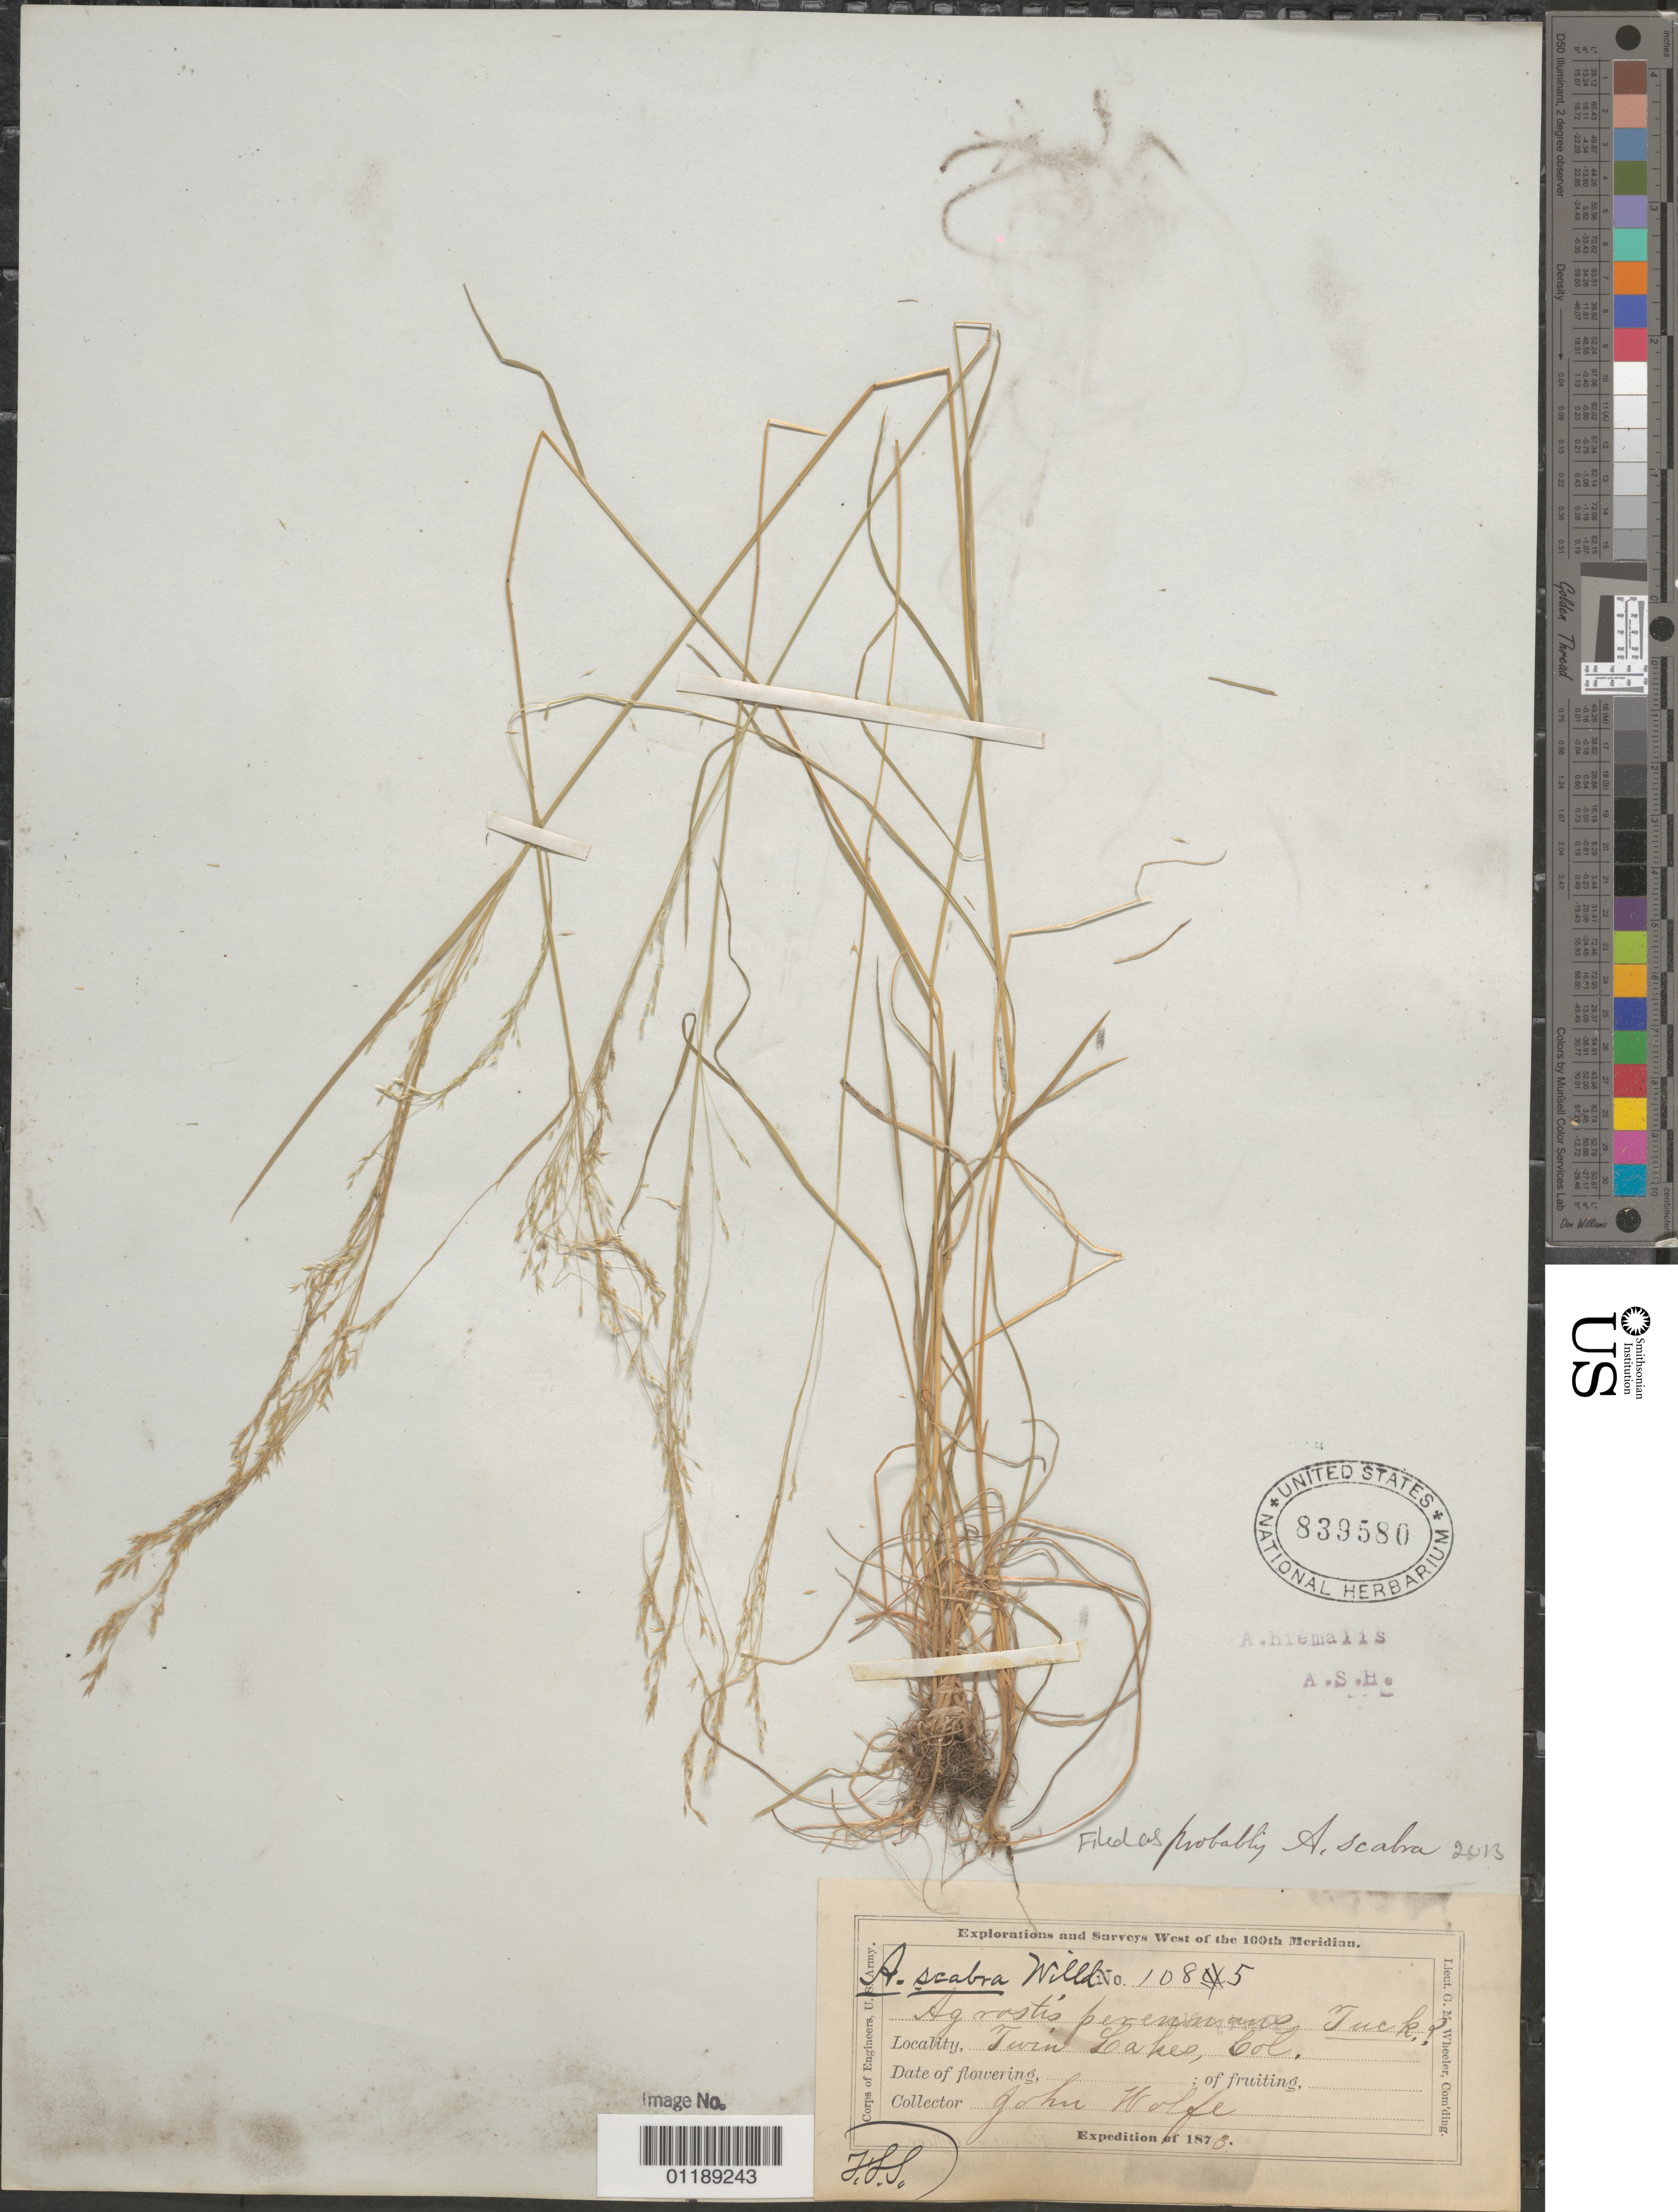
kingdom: Plantae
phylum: Tracheophyta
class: Liliopsida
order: Poales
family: Poaceae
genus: Agrostis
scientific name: Agrostis scabra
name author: Willd.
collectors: J. Wolf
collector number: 1085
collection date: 1873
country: United States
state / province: Colorado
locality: Twin Lakes.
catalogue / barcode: US 839580